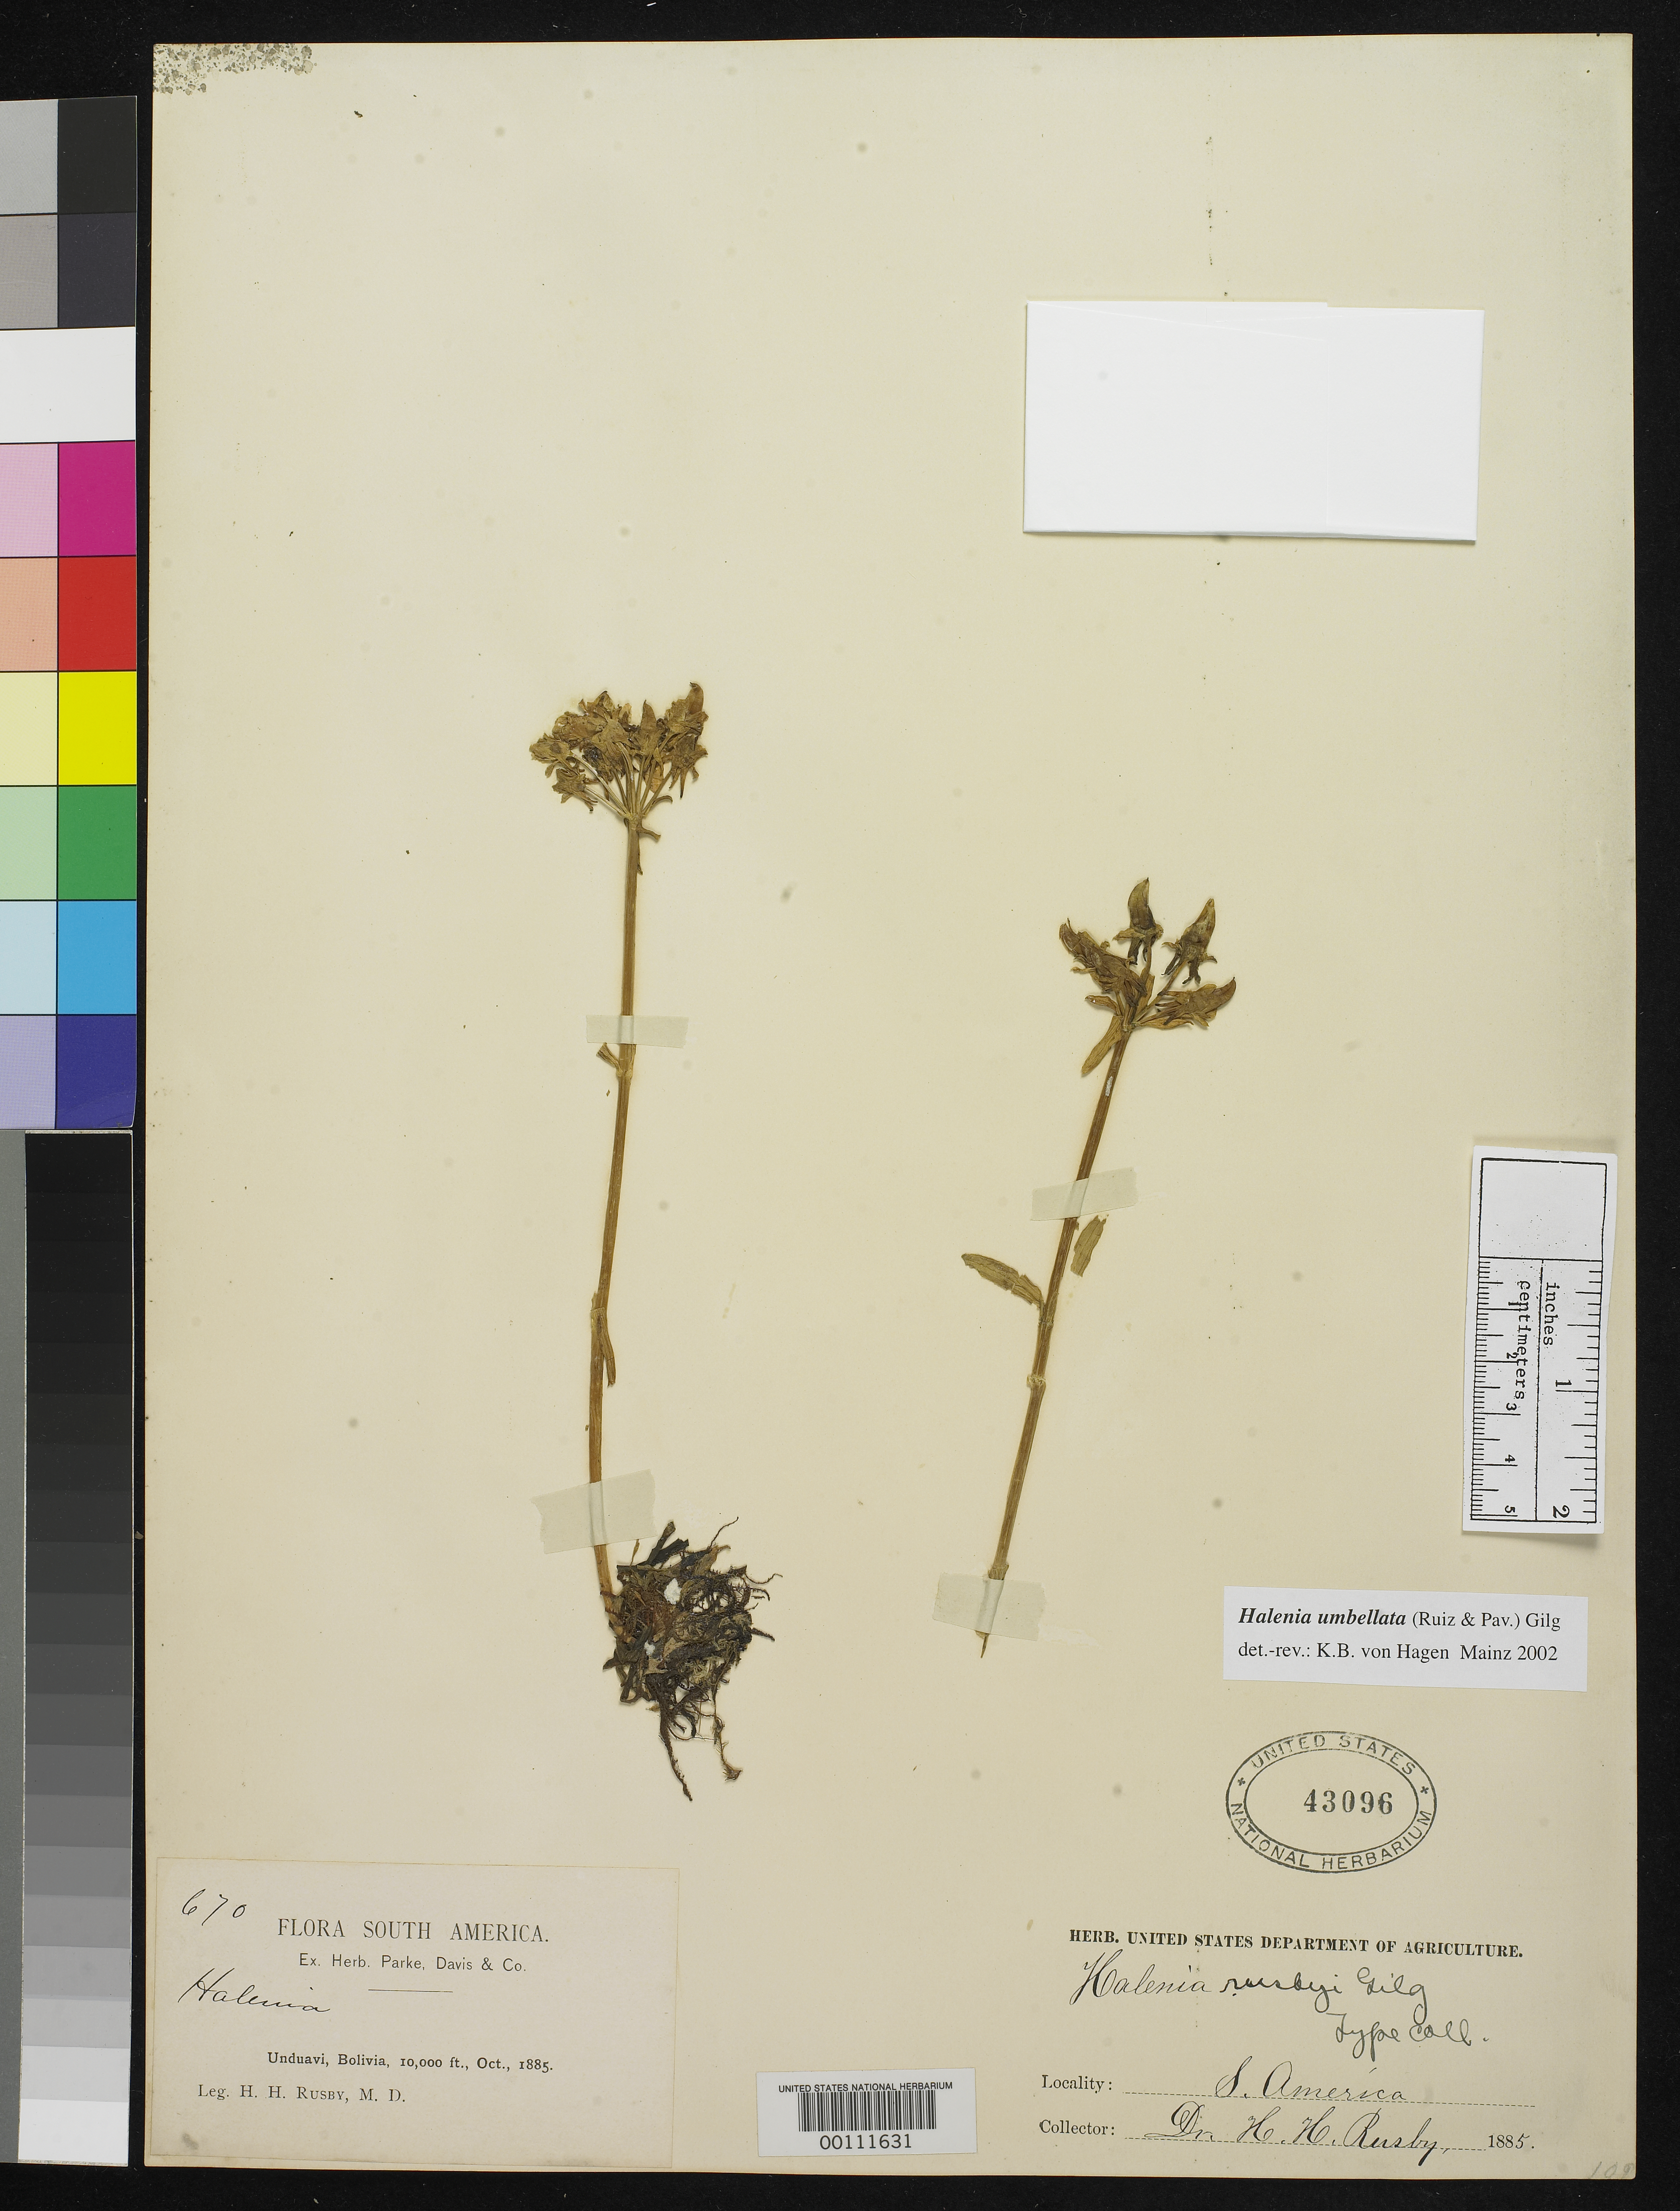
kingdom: Plantae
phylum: Tracheophyta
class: Magnoliopsida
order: Gentianales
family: Gentianaceae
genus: Halenia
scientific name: Halenia rusbyi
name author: Gilg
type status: Isotype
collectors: H. H. Rusby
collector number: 670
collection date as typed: Oct., 1885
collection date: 1885-10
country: Bolivia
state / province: La Paz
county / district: Nor Yungas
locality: Unduavi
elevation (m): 3048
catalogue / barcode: US 43096